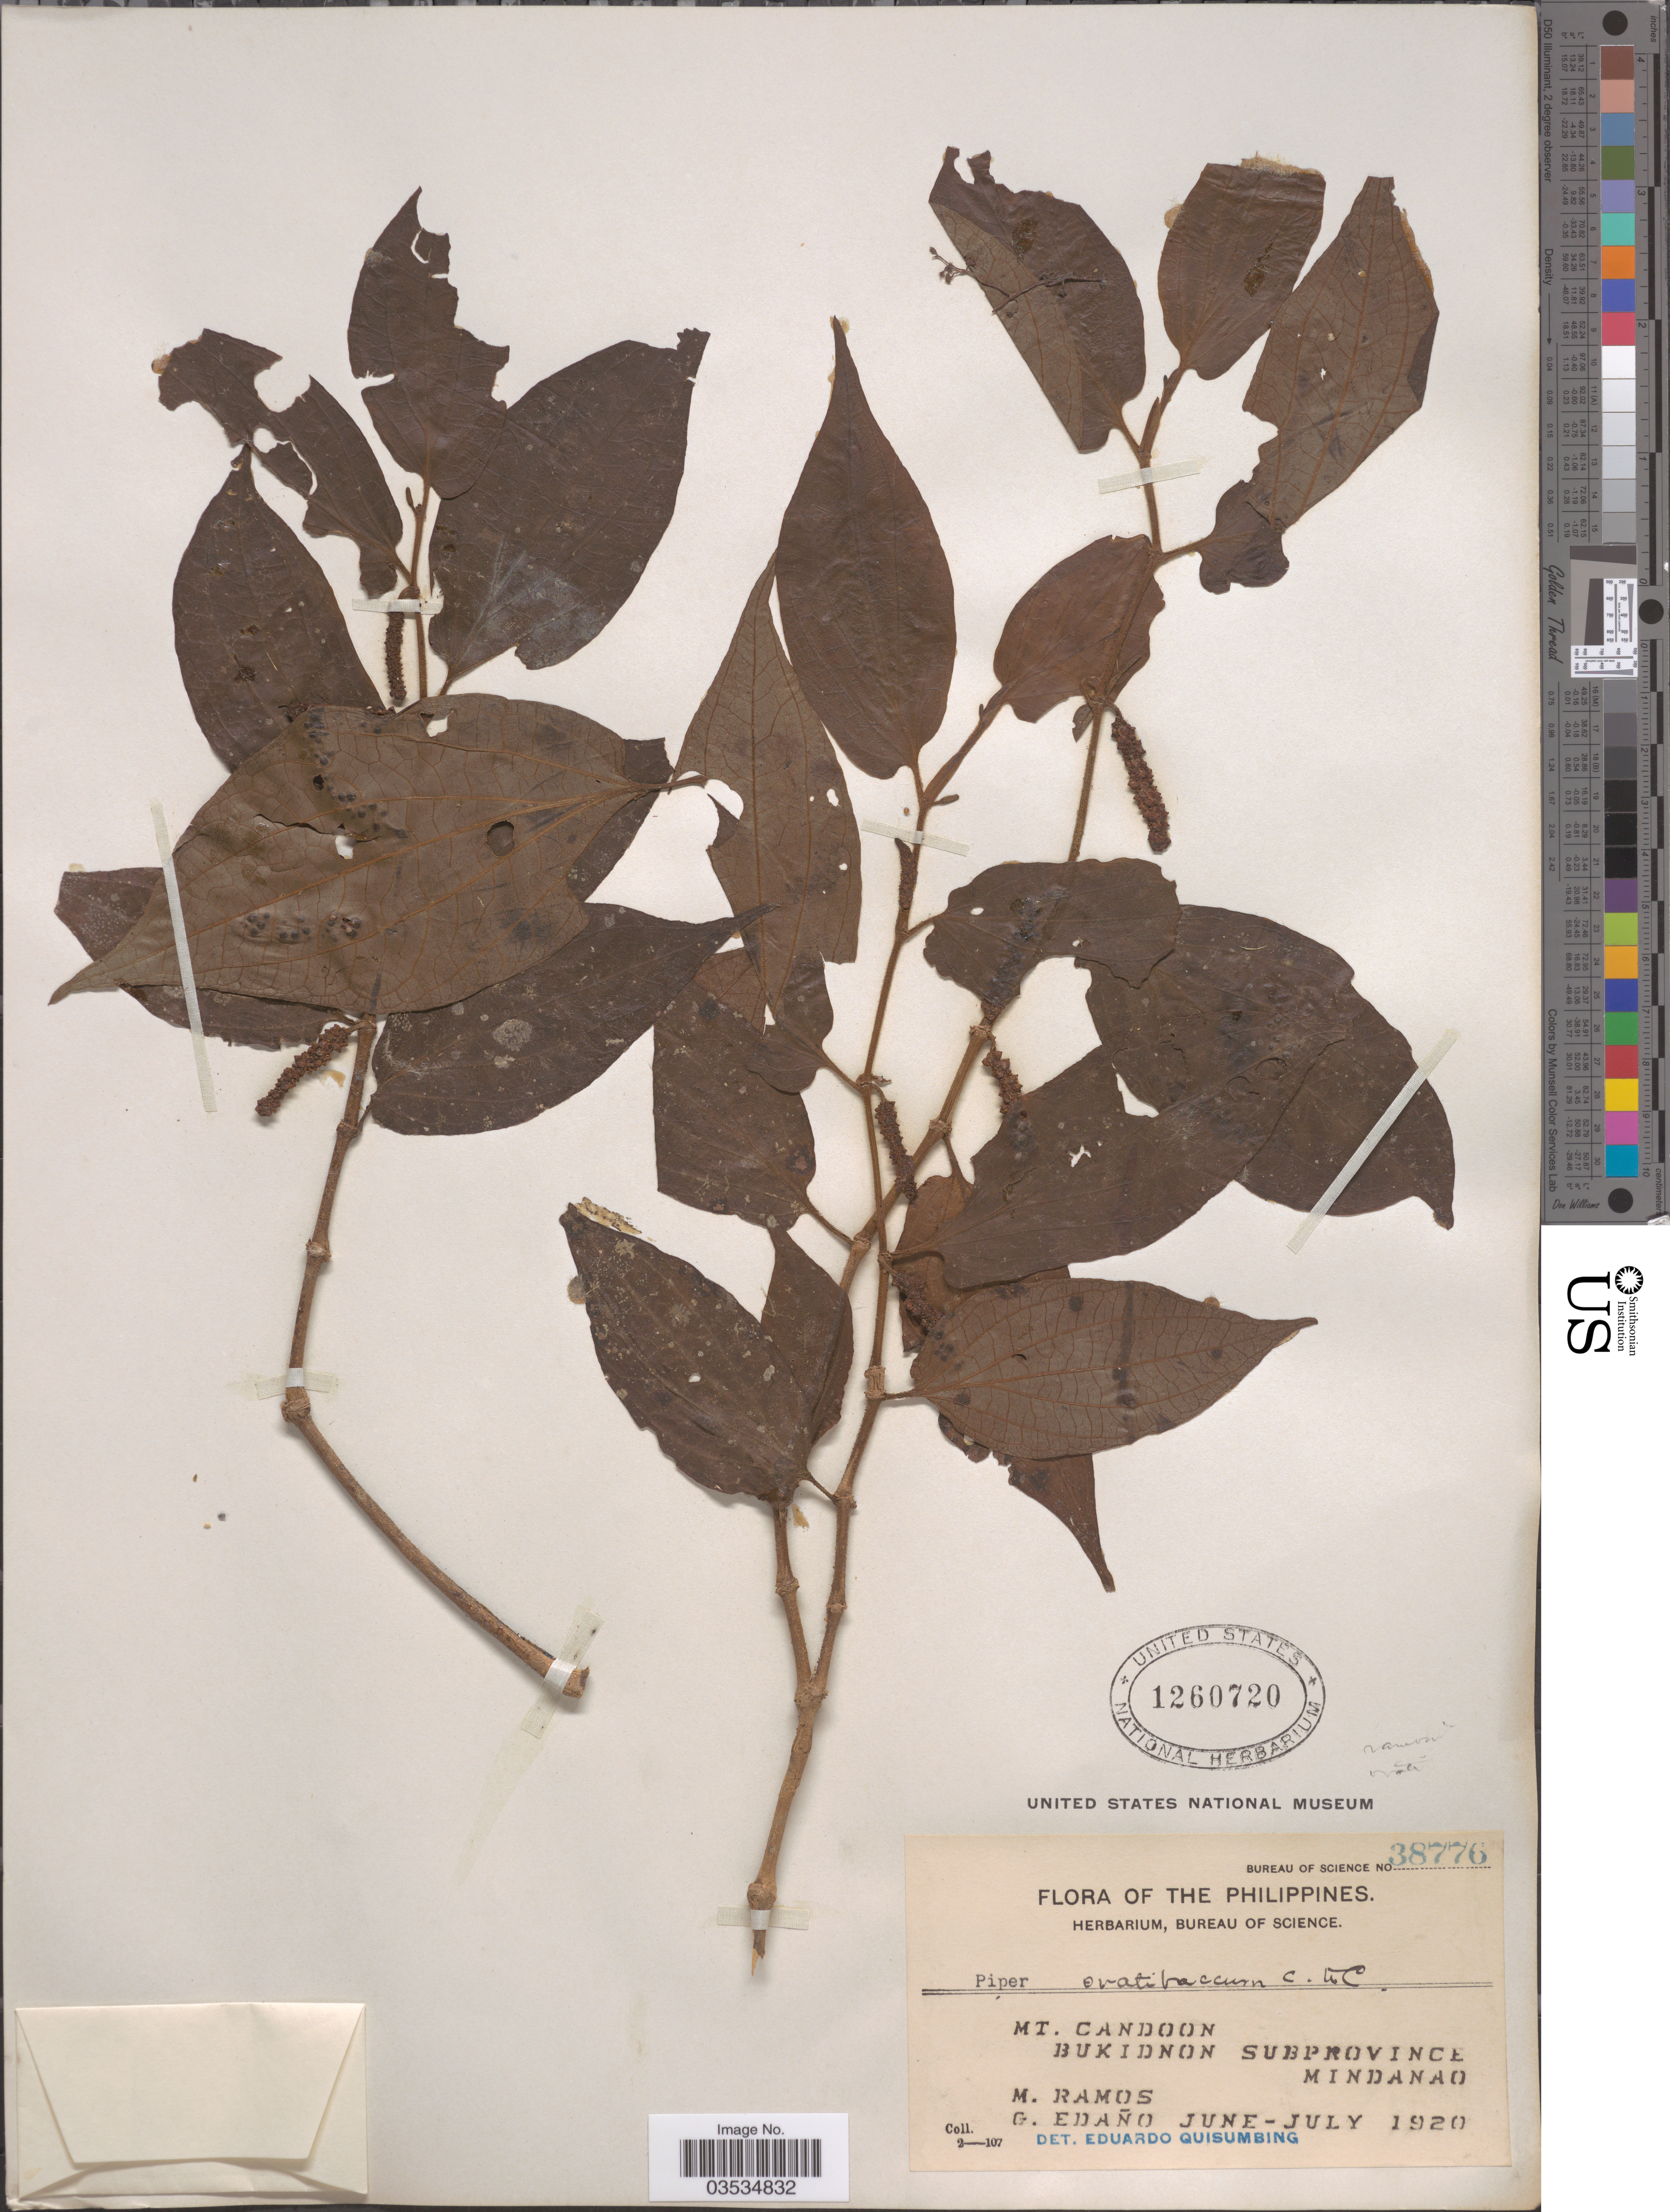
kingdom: Plantae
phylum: Tracheophyta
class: Magnoliopsida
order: Piperales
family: Piperaceae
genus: Piper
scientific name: Piper ovatibaccum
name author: C. DC. in Elmer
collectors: M. Ramos & G. Edaño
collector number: Bureau of Science 38776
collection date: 1920-06/1920-07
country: Philippines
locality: Mt. Candoon. Bukidnon Subprovince. Mindanao.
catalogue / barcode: US 1260720